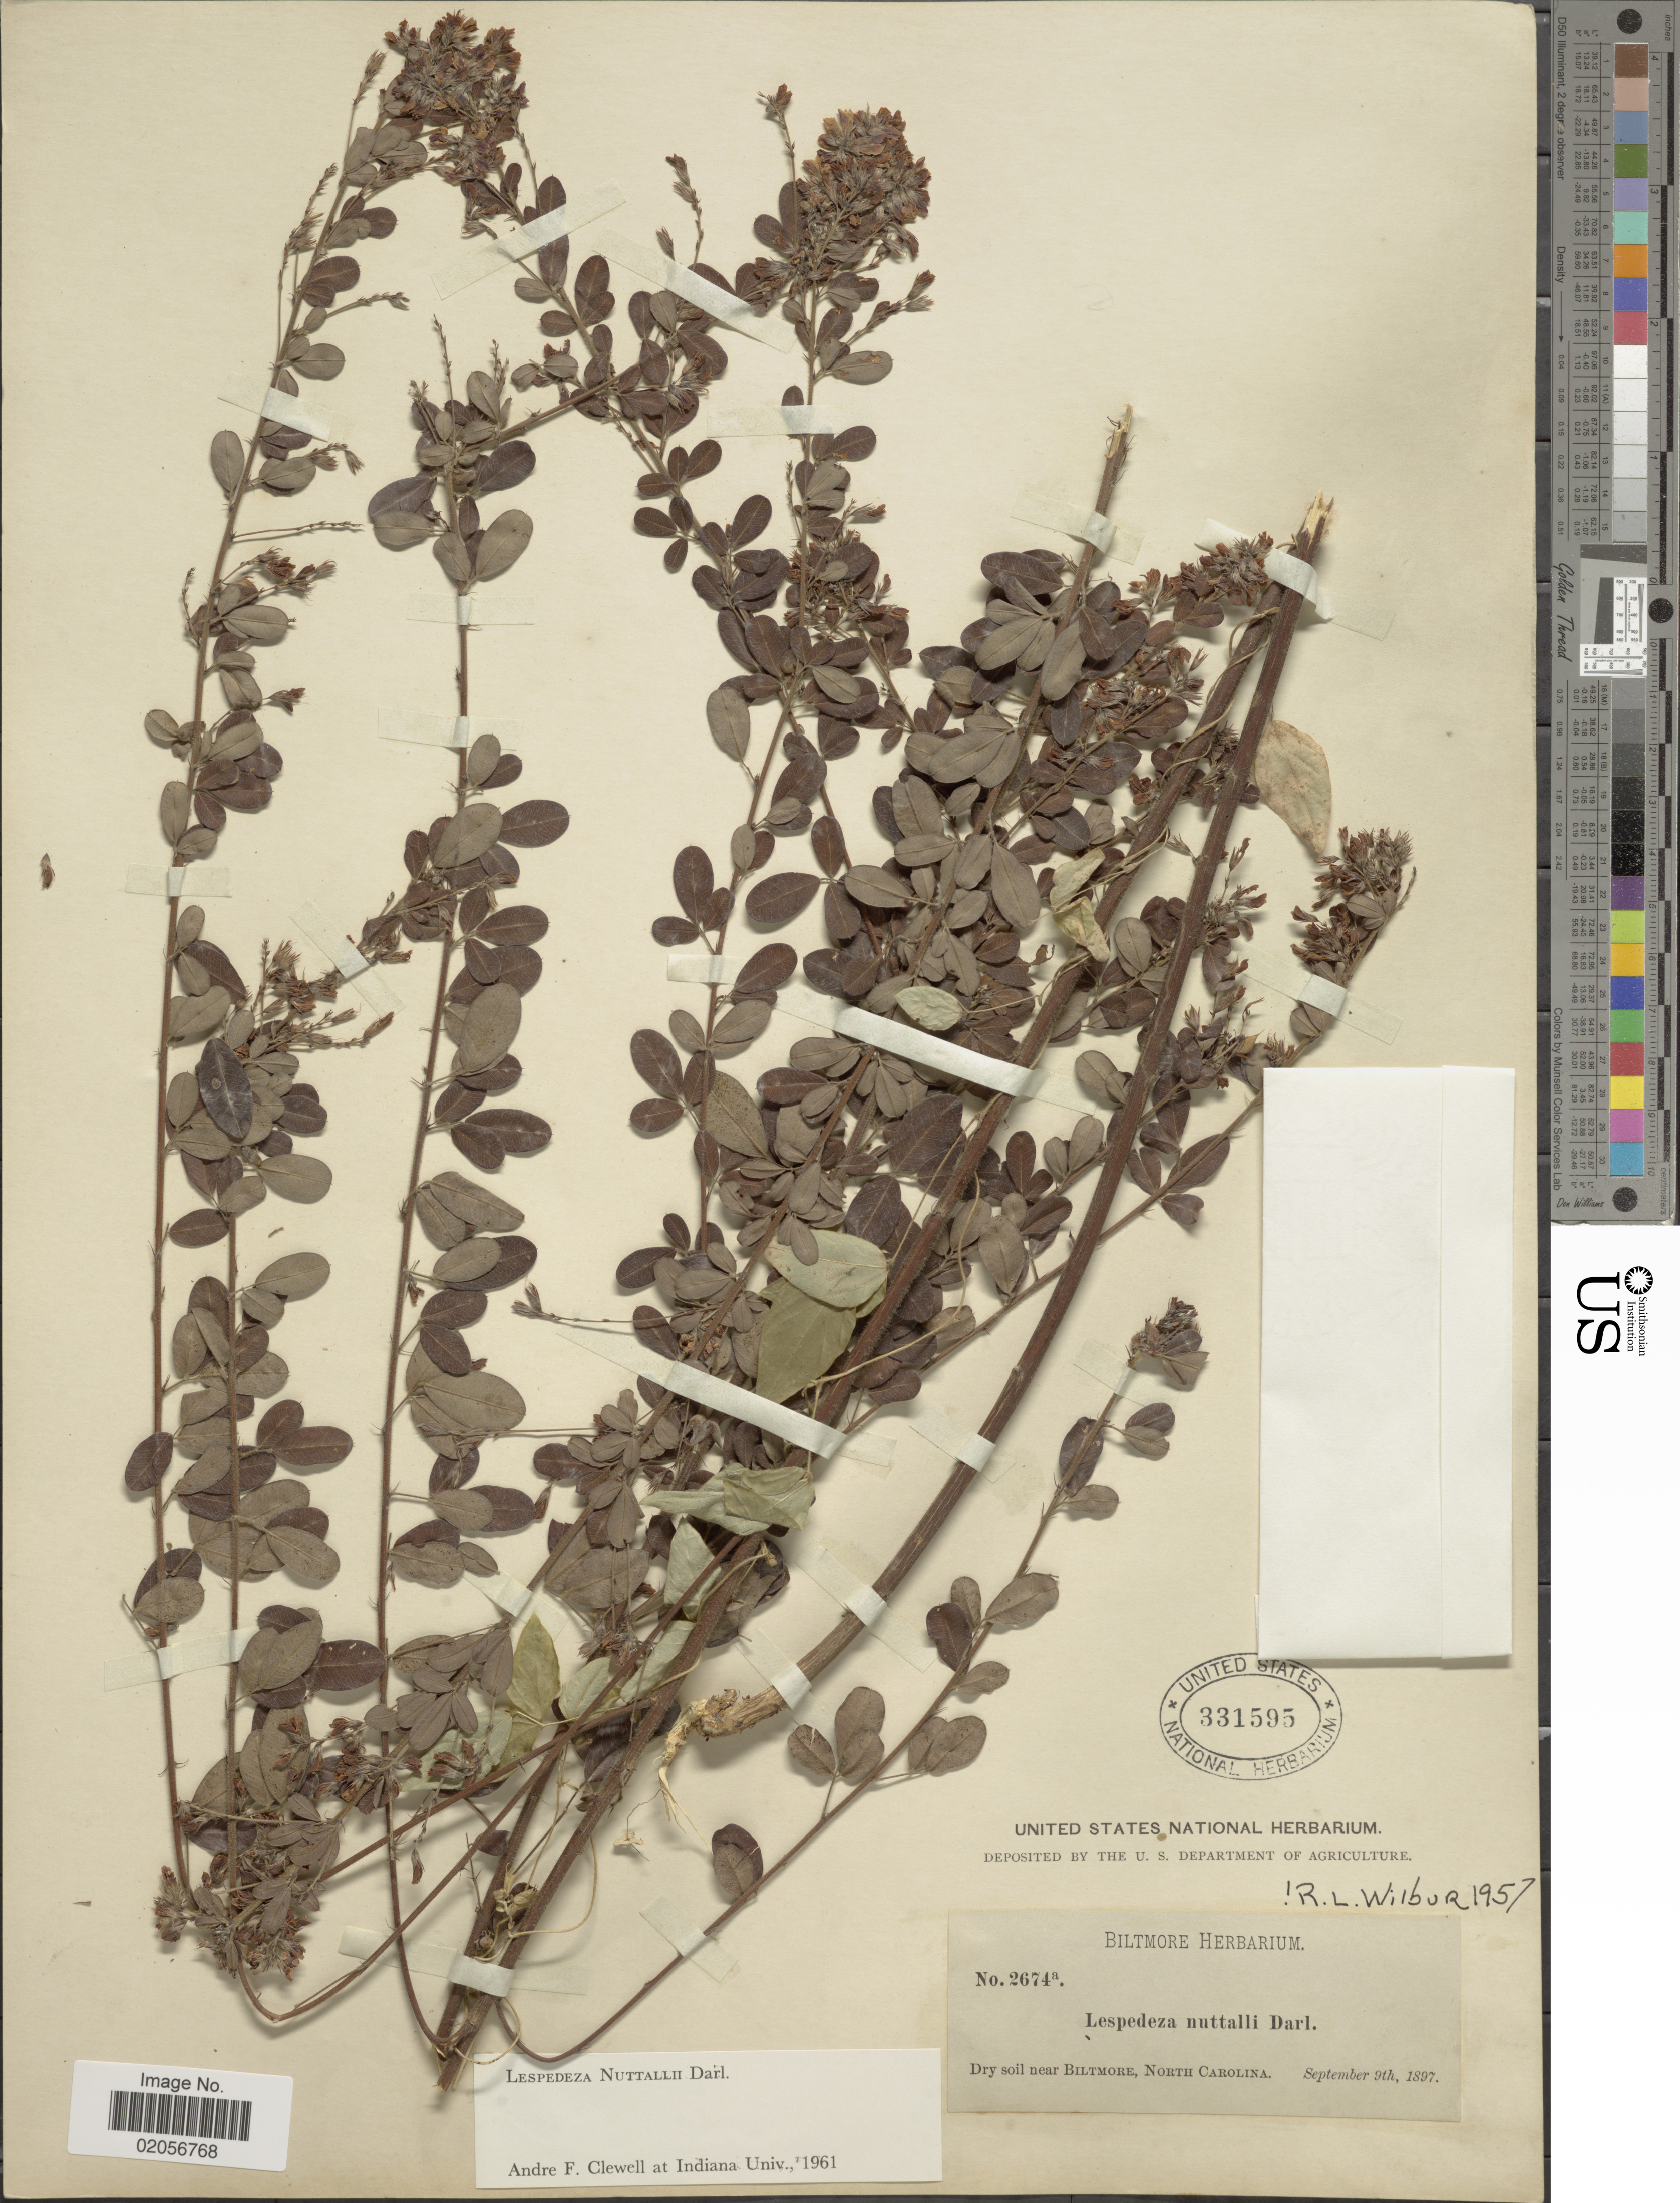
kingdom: Plantae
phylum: Tracheophyta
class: Magnoliopsida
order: Fabales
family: Fabaceae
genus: Lespedeza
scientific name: Lespedeza nuttallii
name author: Darl.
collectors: ex herb. Biltmore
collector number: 2674a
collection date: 1897-09-09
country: United States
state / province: North Carolina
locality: Dry soil near Biltmore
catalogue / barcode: US 331595